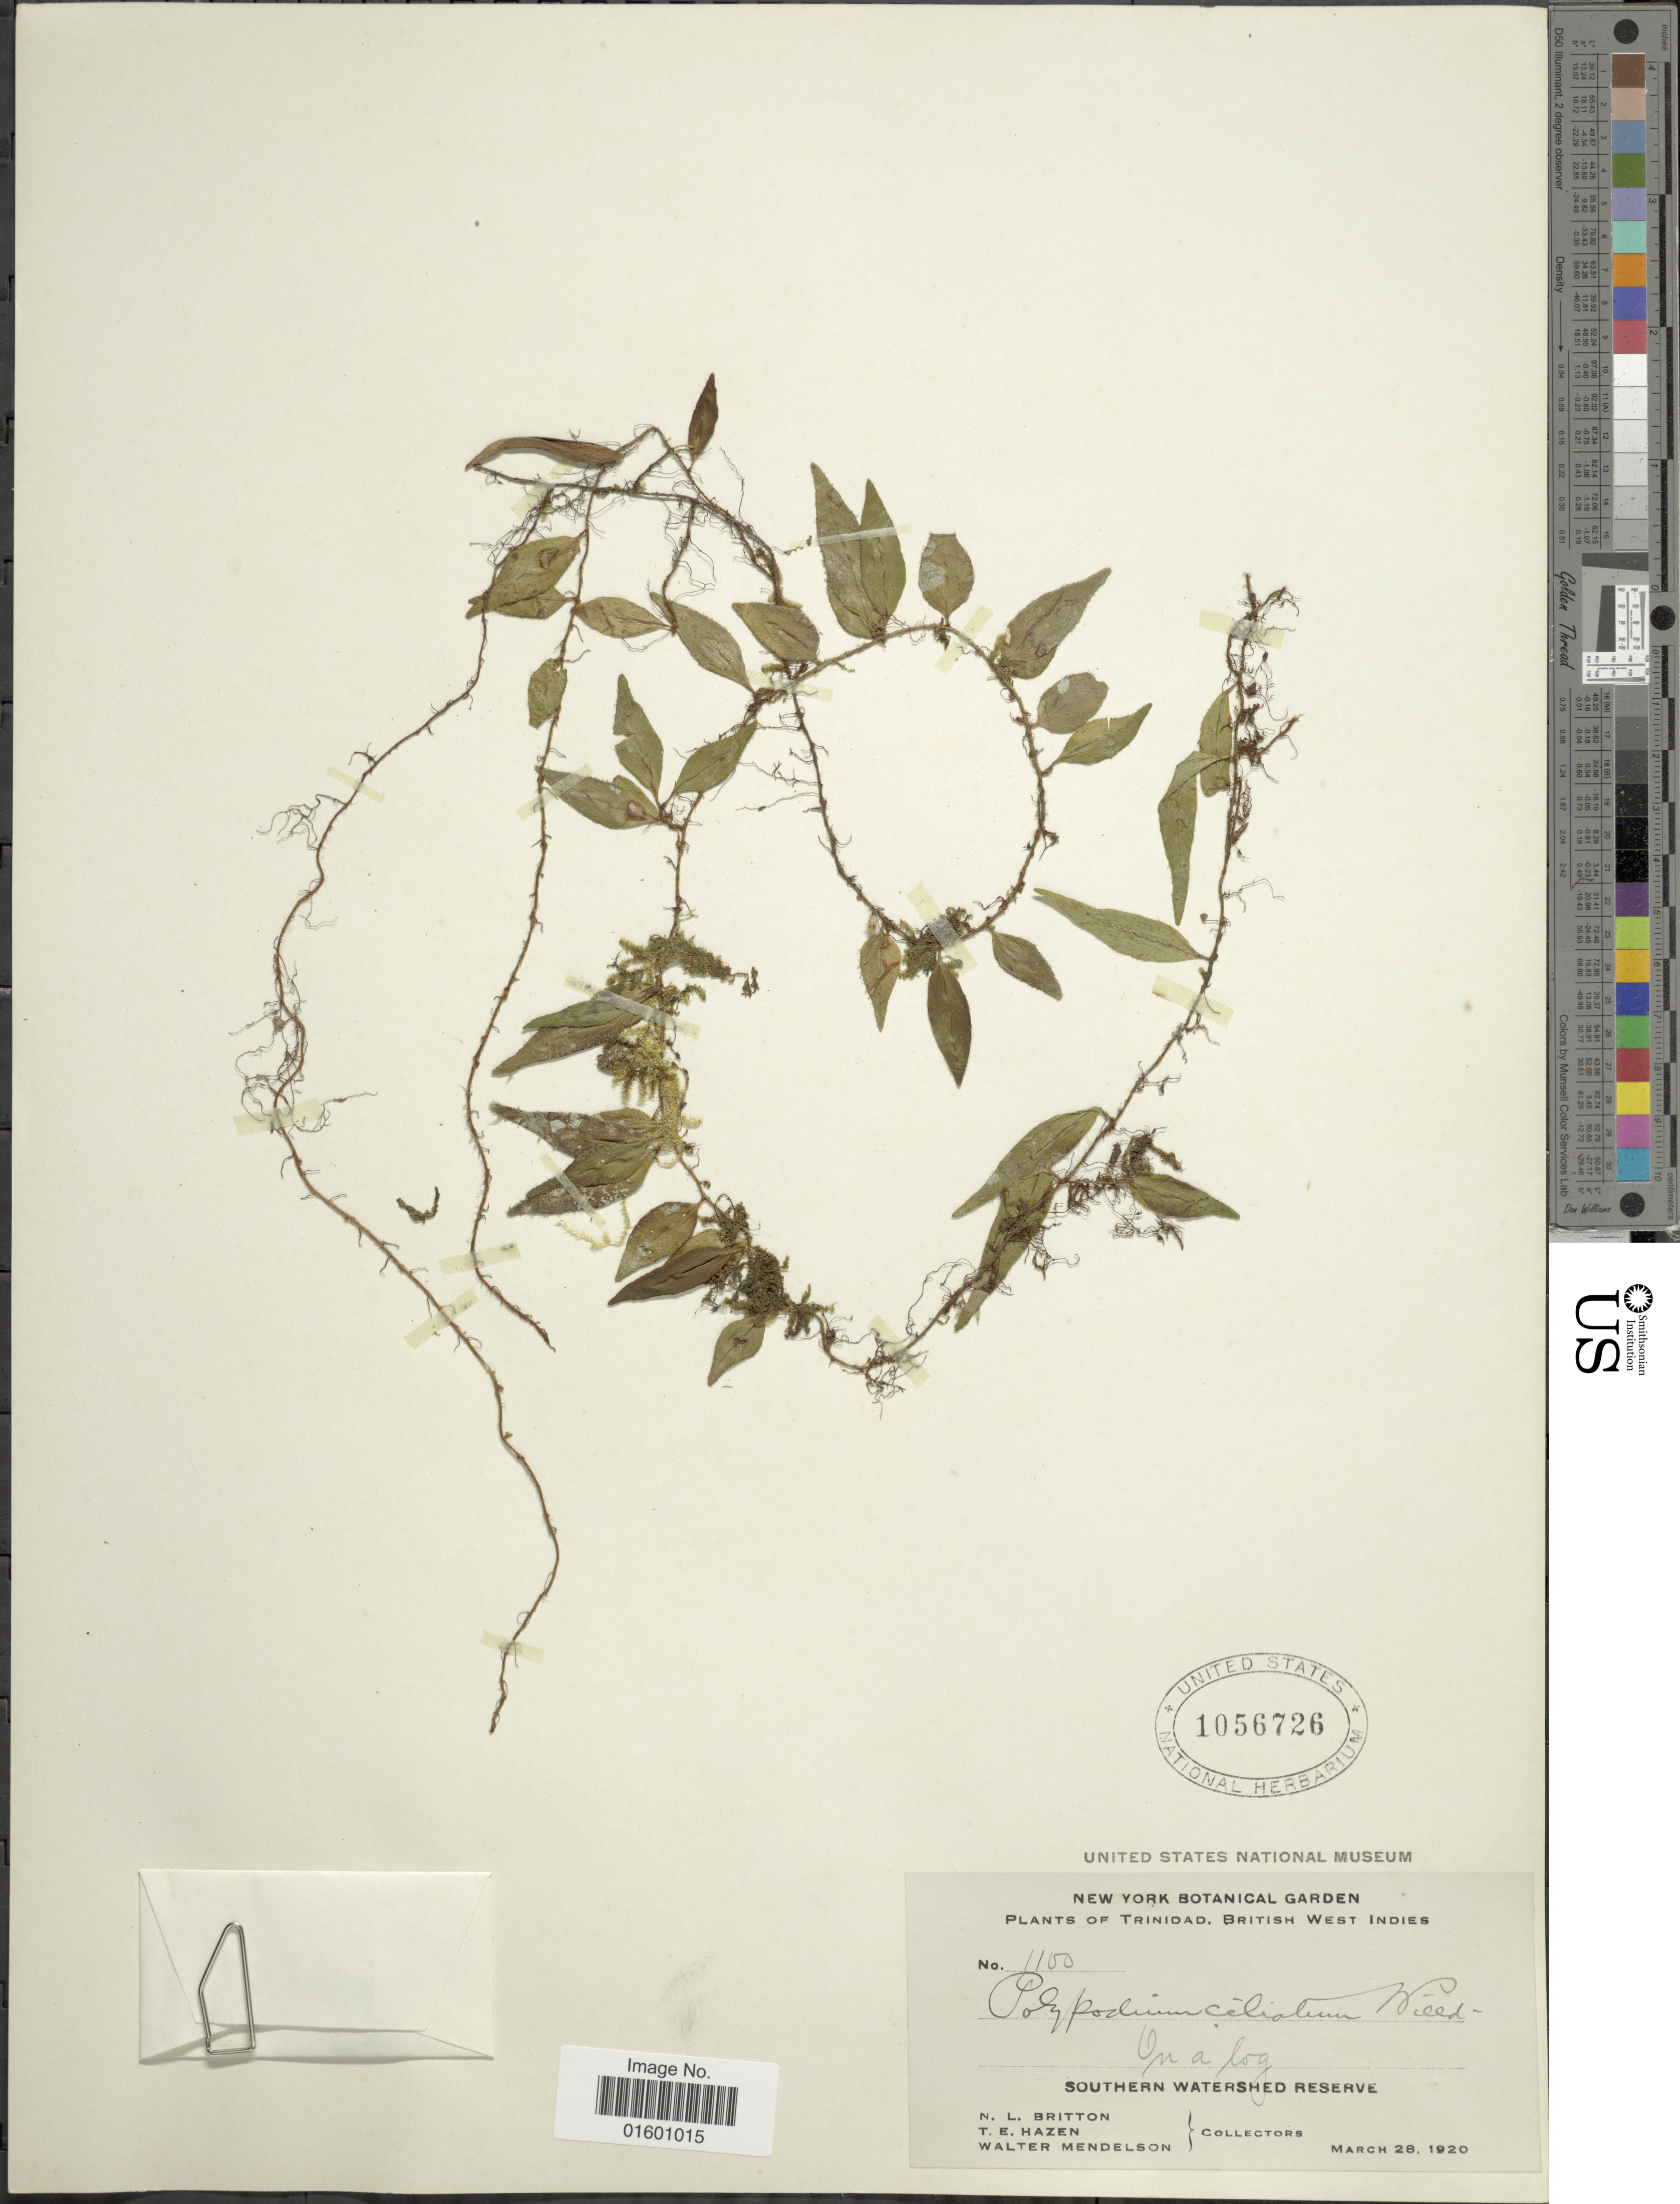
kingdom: Plantae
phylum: Tracheophyta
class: Polypodiopsida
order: Polypodiales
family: Polypodiaceae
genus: Microgramma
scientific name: Microgramma reptans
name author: (Cav.) A.R. Sm.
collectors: N. Britton, T. E. Hazen & W. Mendelson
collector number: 1100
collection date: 1920-03-28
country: Trinidad and Tobago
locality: Trinidad, Southern Watershed Reserve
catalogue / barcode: US 1056726